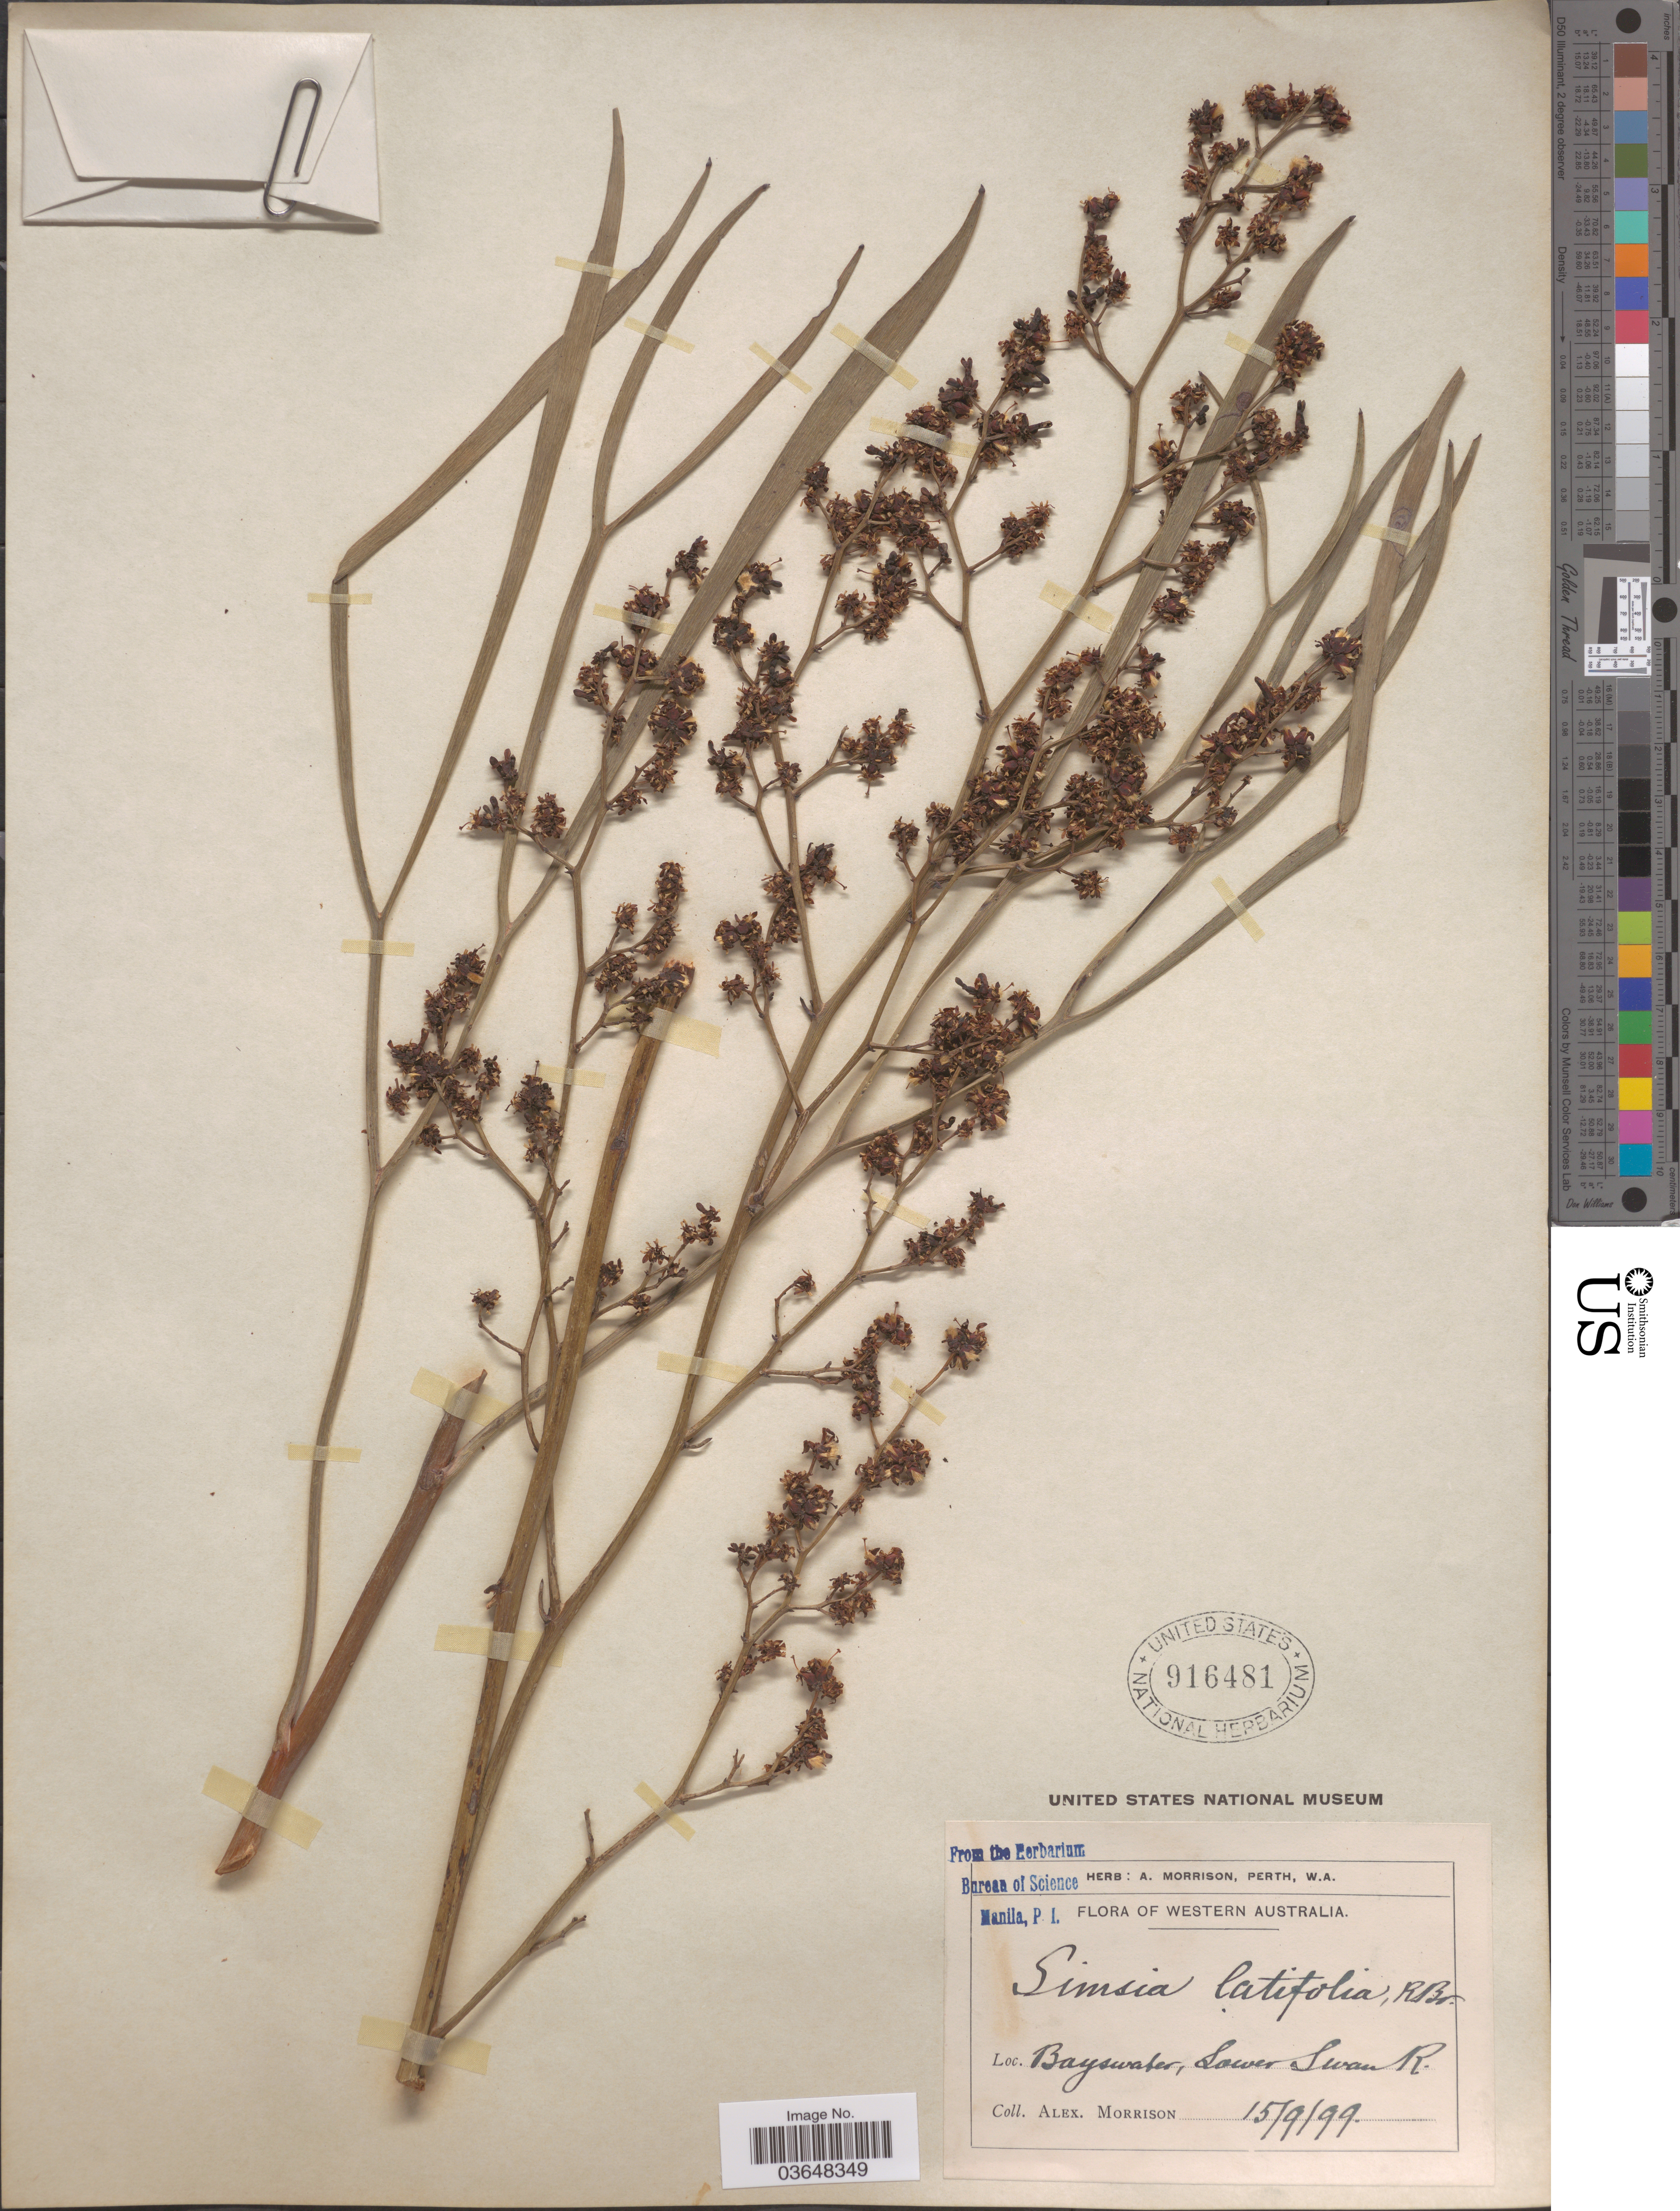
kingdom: Plantae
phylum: Tracheophyta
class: Magnoliopsida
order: Proteales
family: Proteaceae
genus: Stirlingia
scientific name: Stirlingia latifolia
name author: (R. Br.) Steud.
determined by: Strong, Mark T., (BOT), Smithsonian Institution - National Museum of Natural History (UNITED STATES)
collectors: A. Morrison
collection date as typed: Transcribed d/m/y: 15/9/99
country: Australia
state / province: Western Australia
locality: Bayswater, Lower Swan R.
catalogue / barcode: US 916481